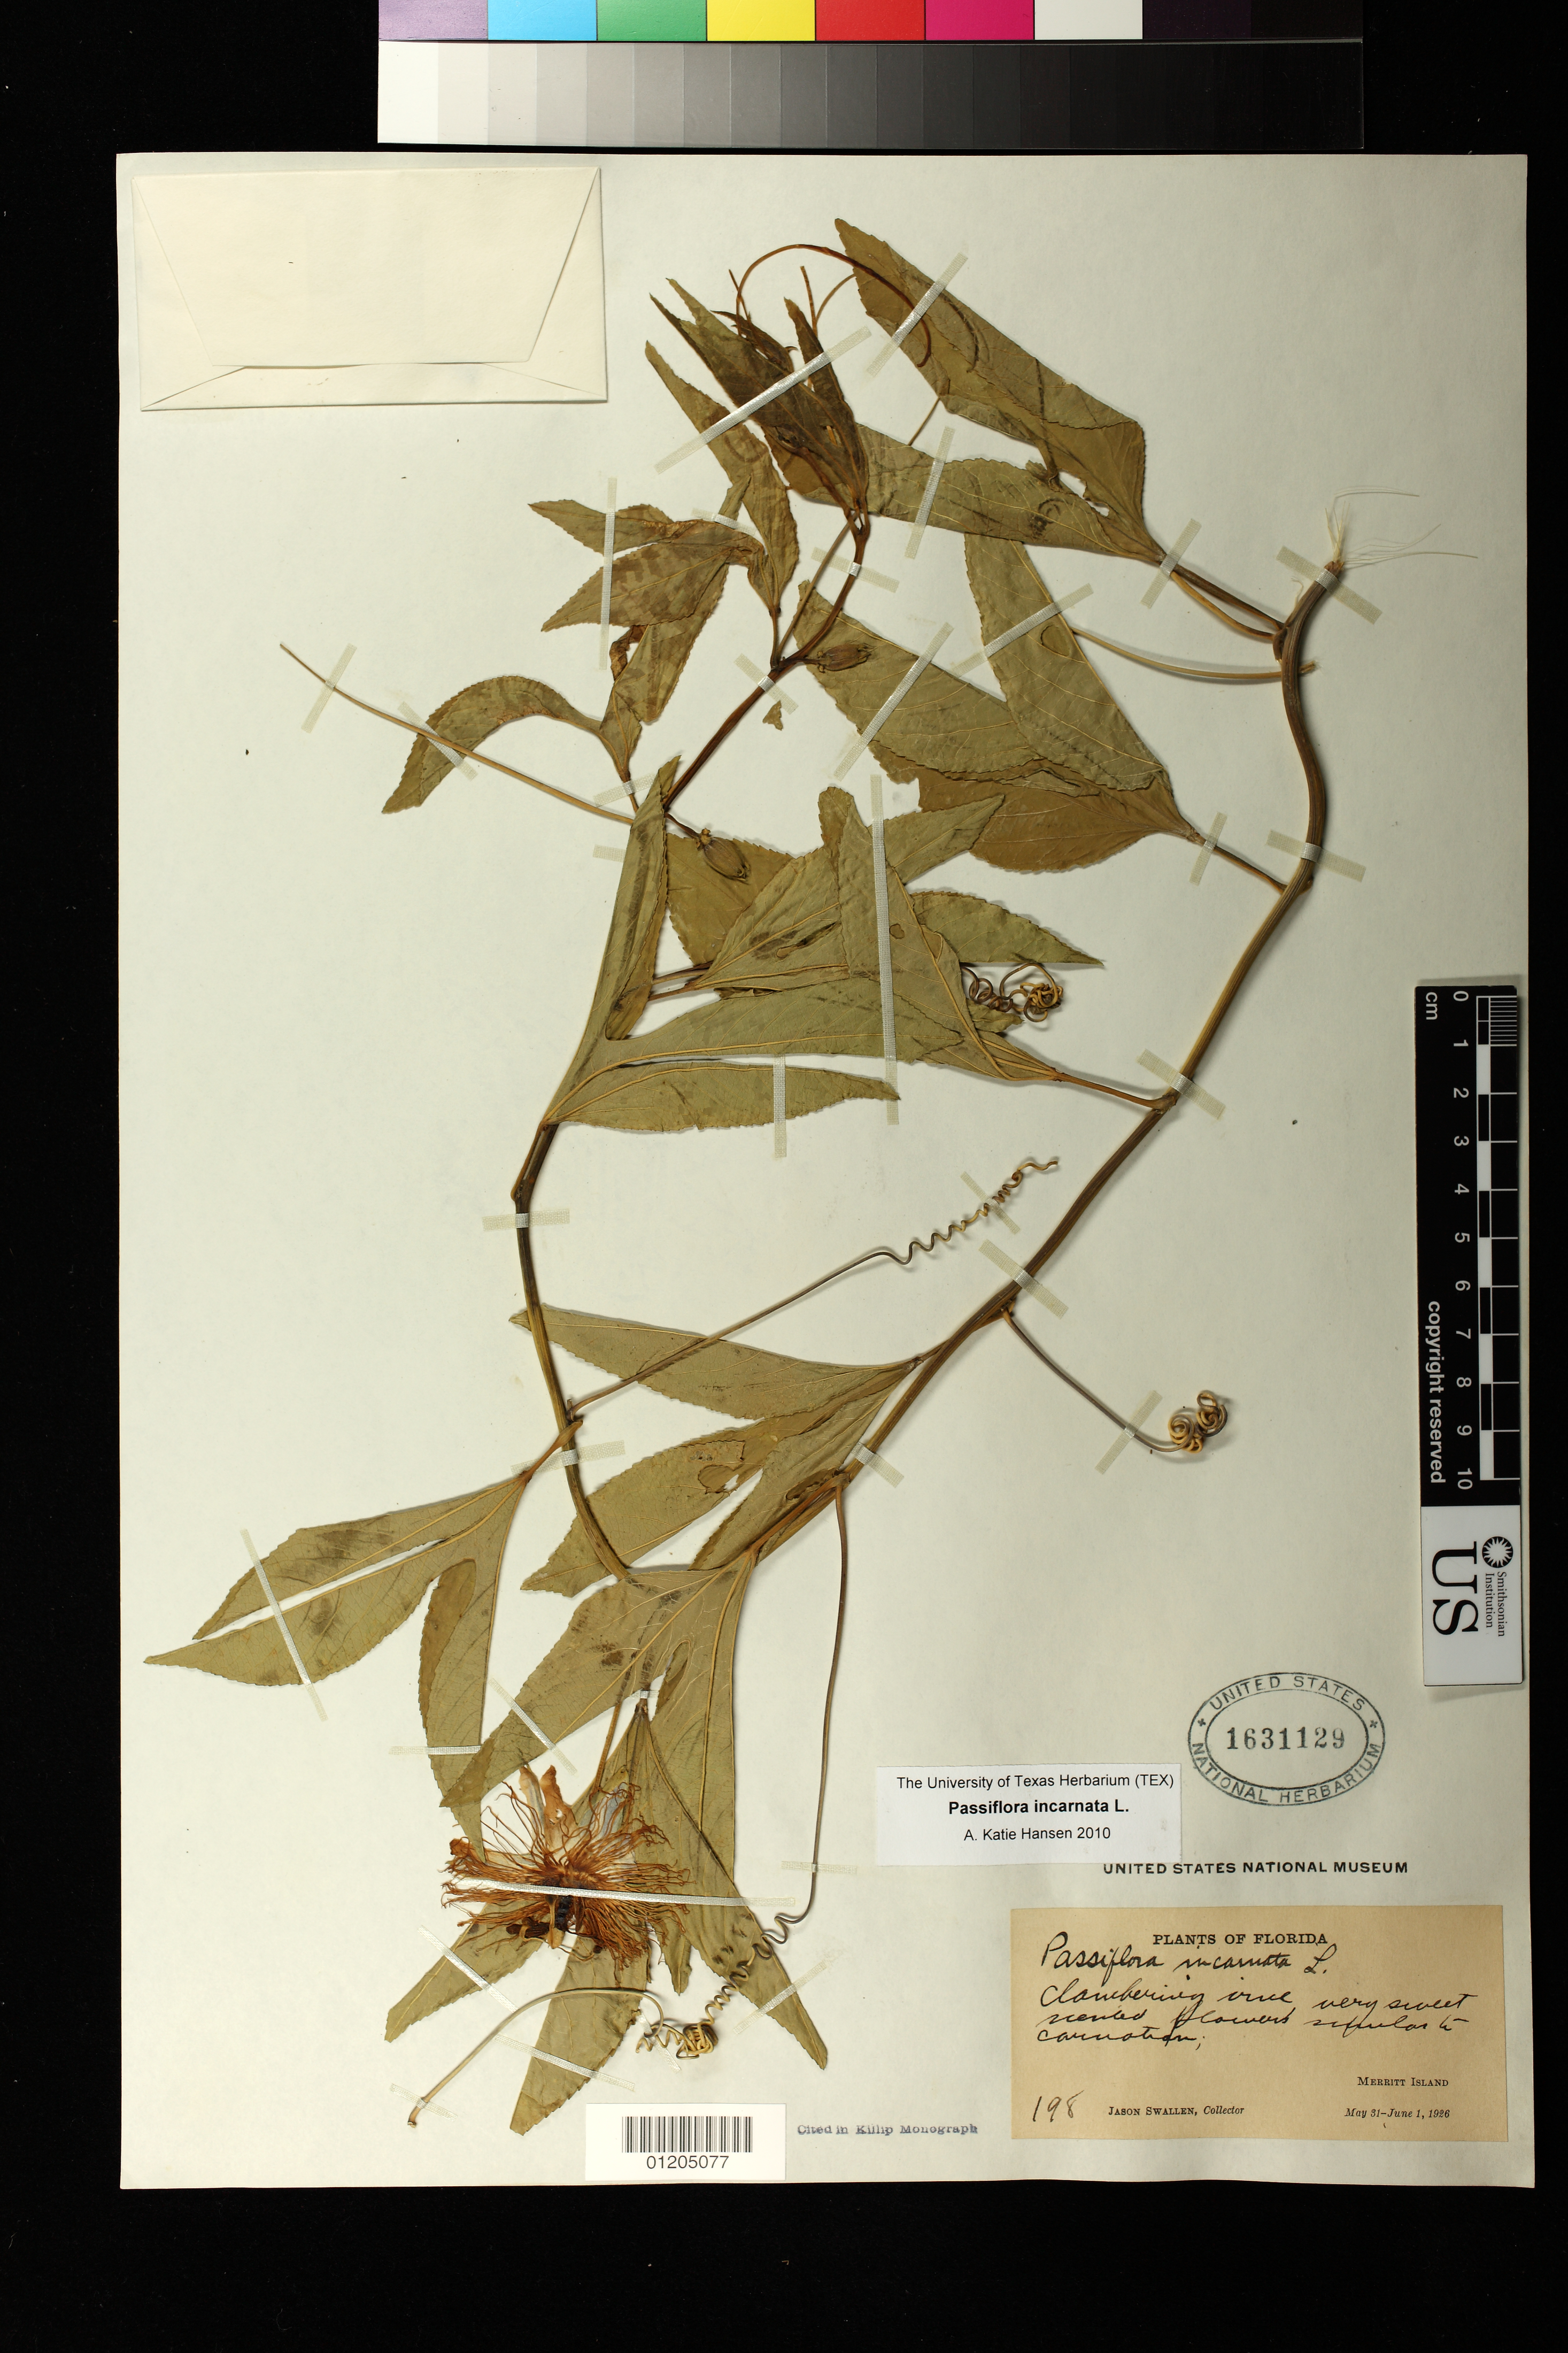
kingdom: Plantae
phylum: Tracheophyta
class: Magnoliopsida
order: Malpighiales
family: Passifloraceae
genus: Passiflora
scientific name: Passiflora incarnata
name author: L.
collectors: J. R. Swallen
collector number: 198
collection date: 1926-05-31/1926-06-01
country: United States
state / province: Florida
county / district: Brevard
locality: Merritt Island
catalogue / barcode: US 1631129